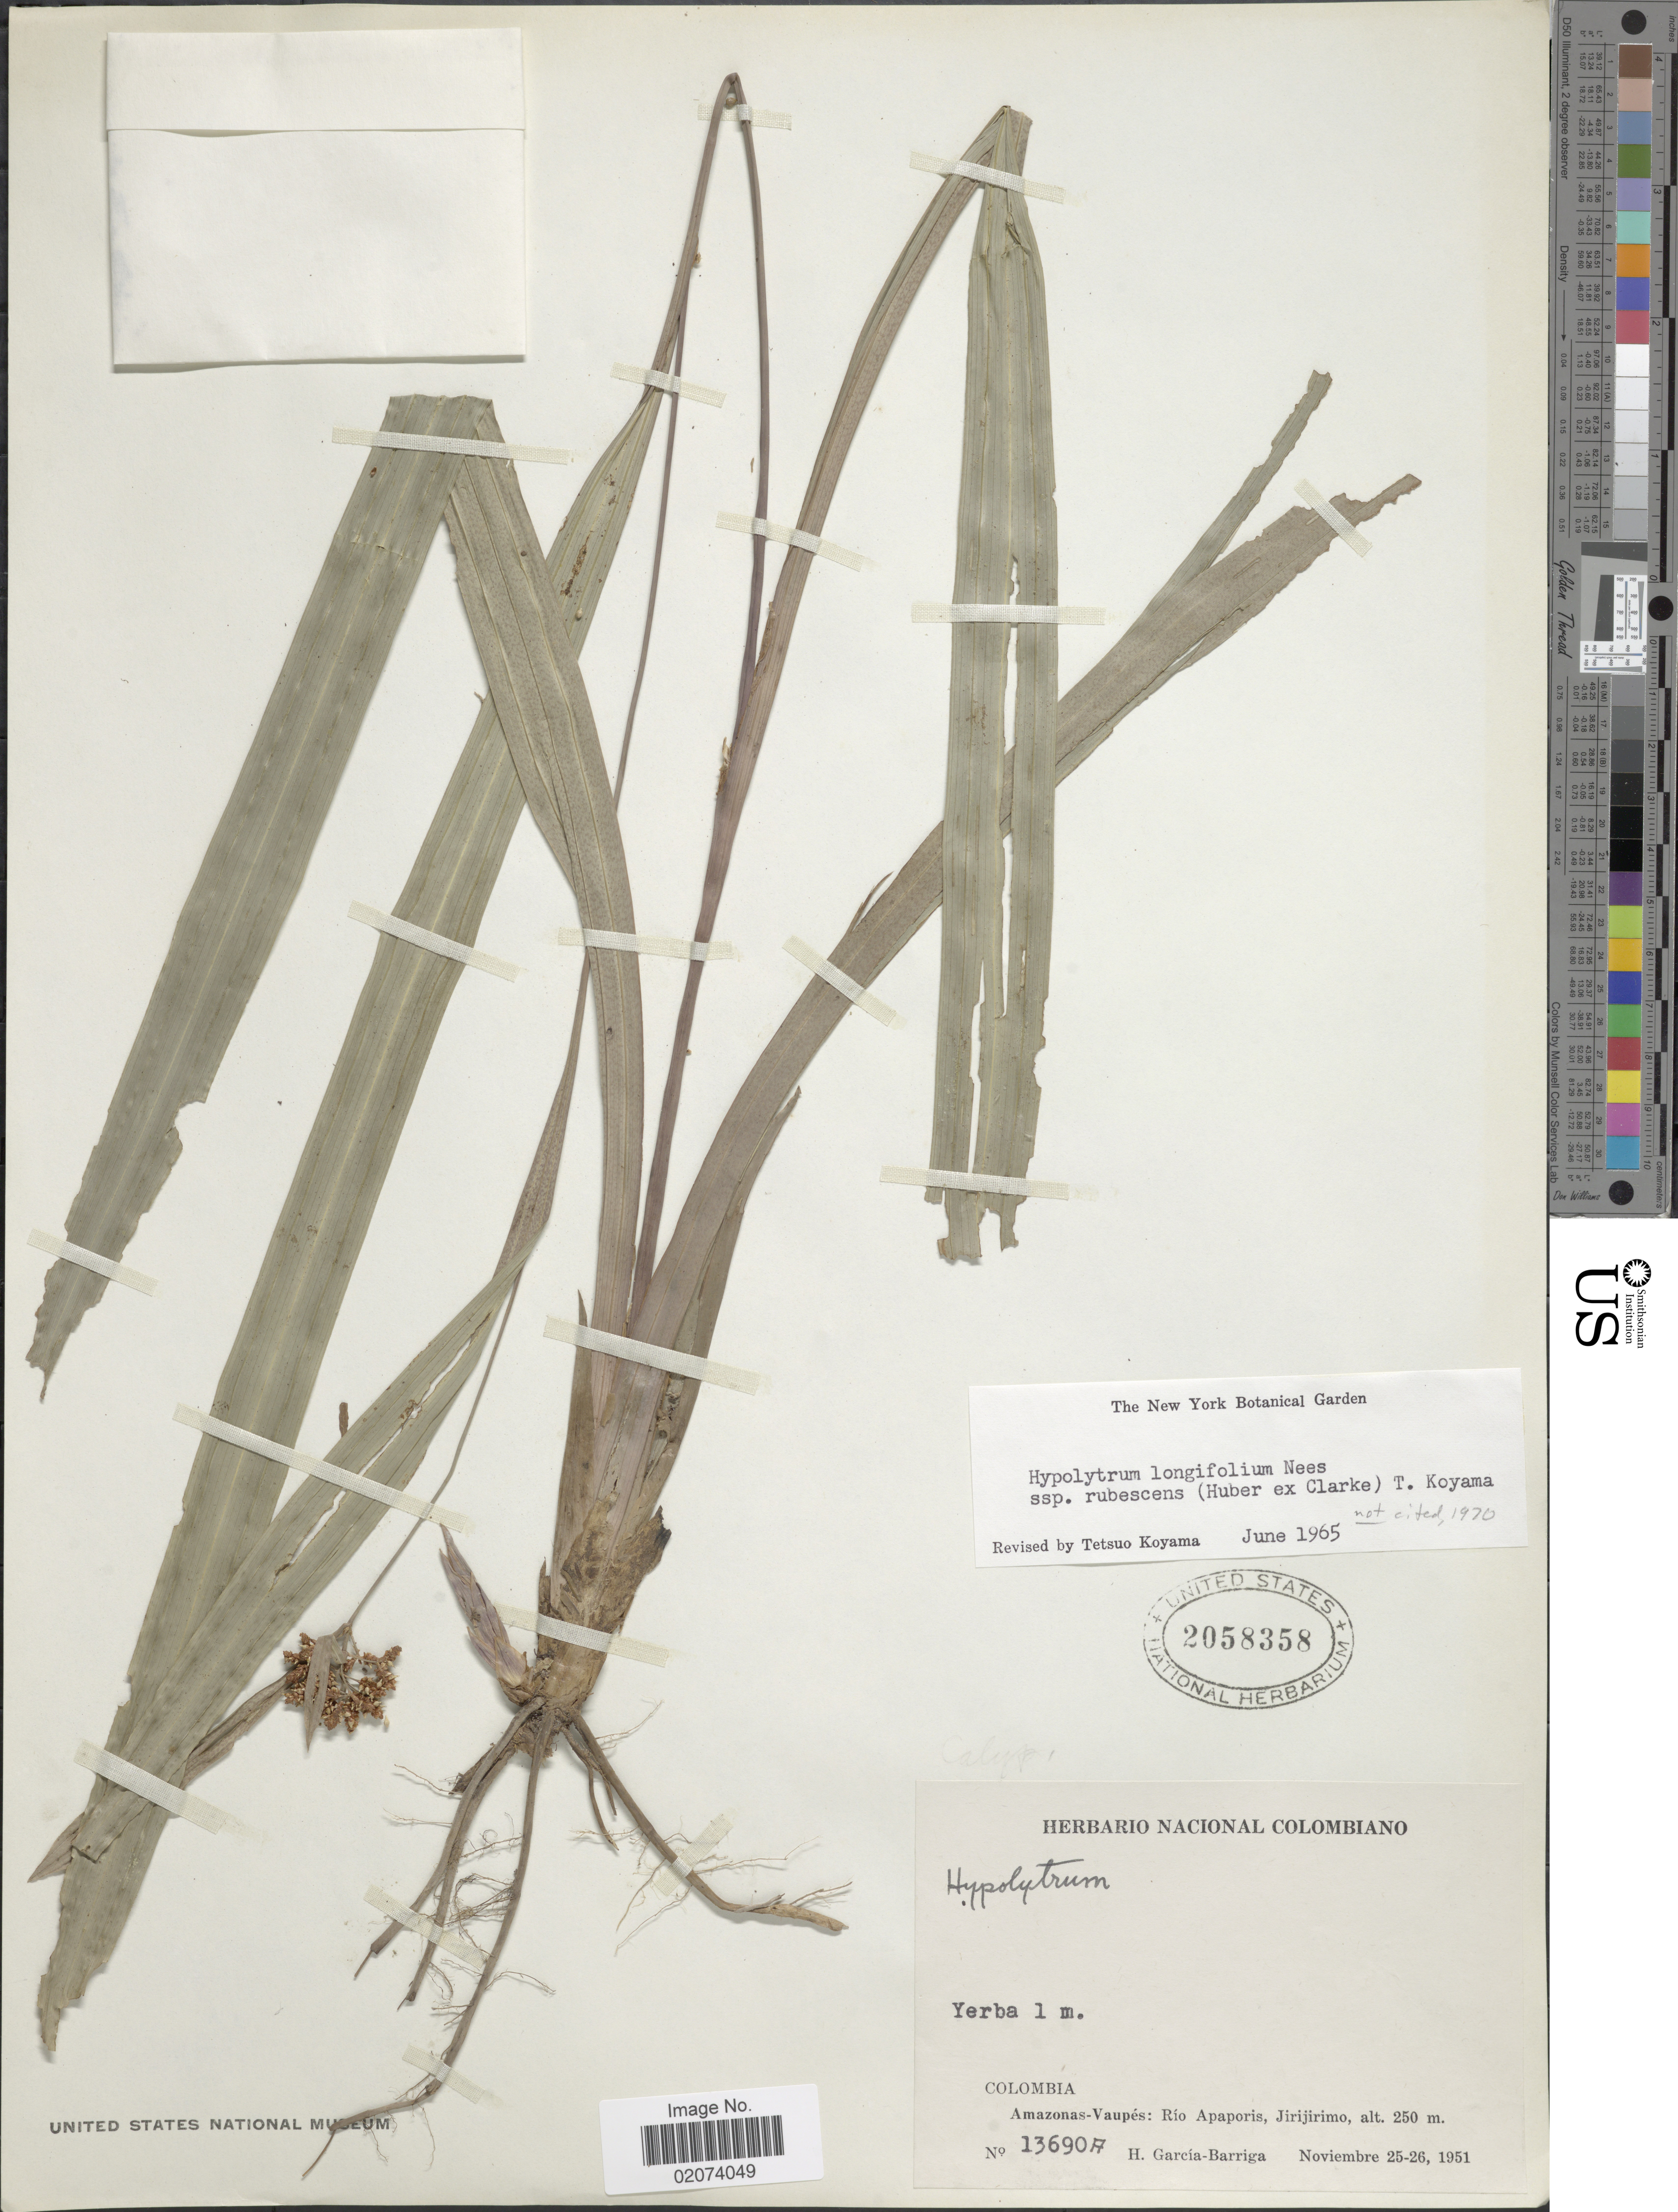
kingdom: Plantae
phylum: Tracheophyta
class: Liliopsida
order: Poales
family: Cyperaceae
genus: Hypolytrum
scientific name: Hypolytrum longifolium subsp. rubescens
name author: (Huber ex C.B. Clarke) T. Koyama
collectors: H. García Barriga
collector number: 13690A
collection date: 1951-11-25/1951-11-26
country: Colombia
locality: Amazonas-Vaupes, Rio Apaporis, Jirijirimo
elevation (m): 250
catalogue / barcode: US 2058358